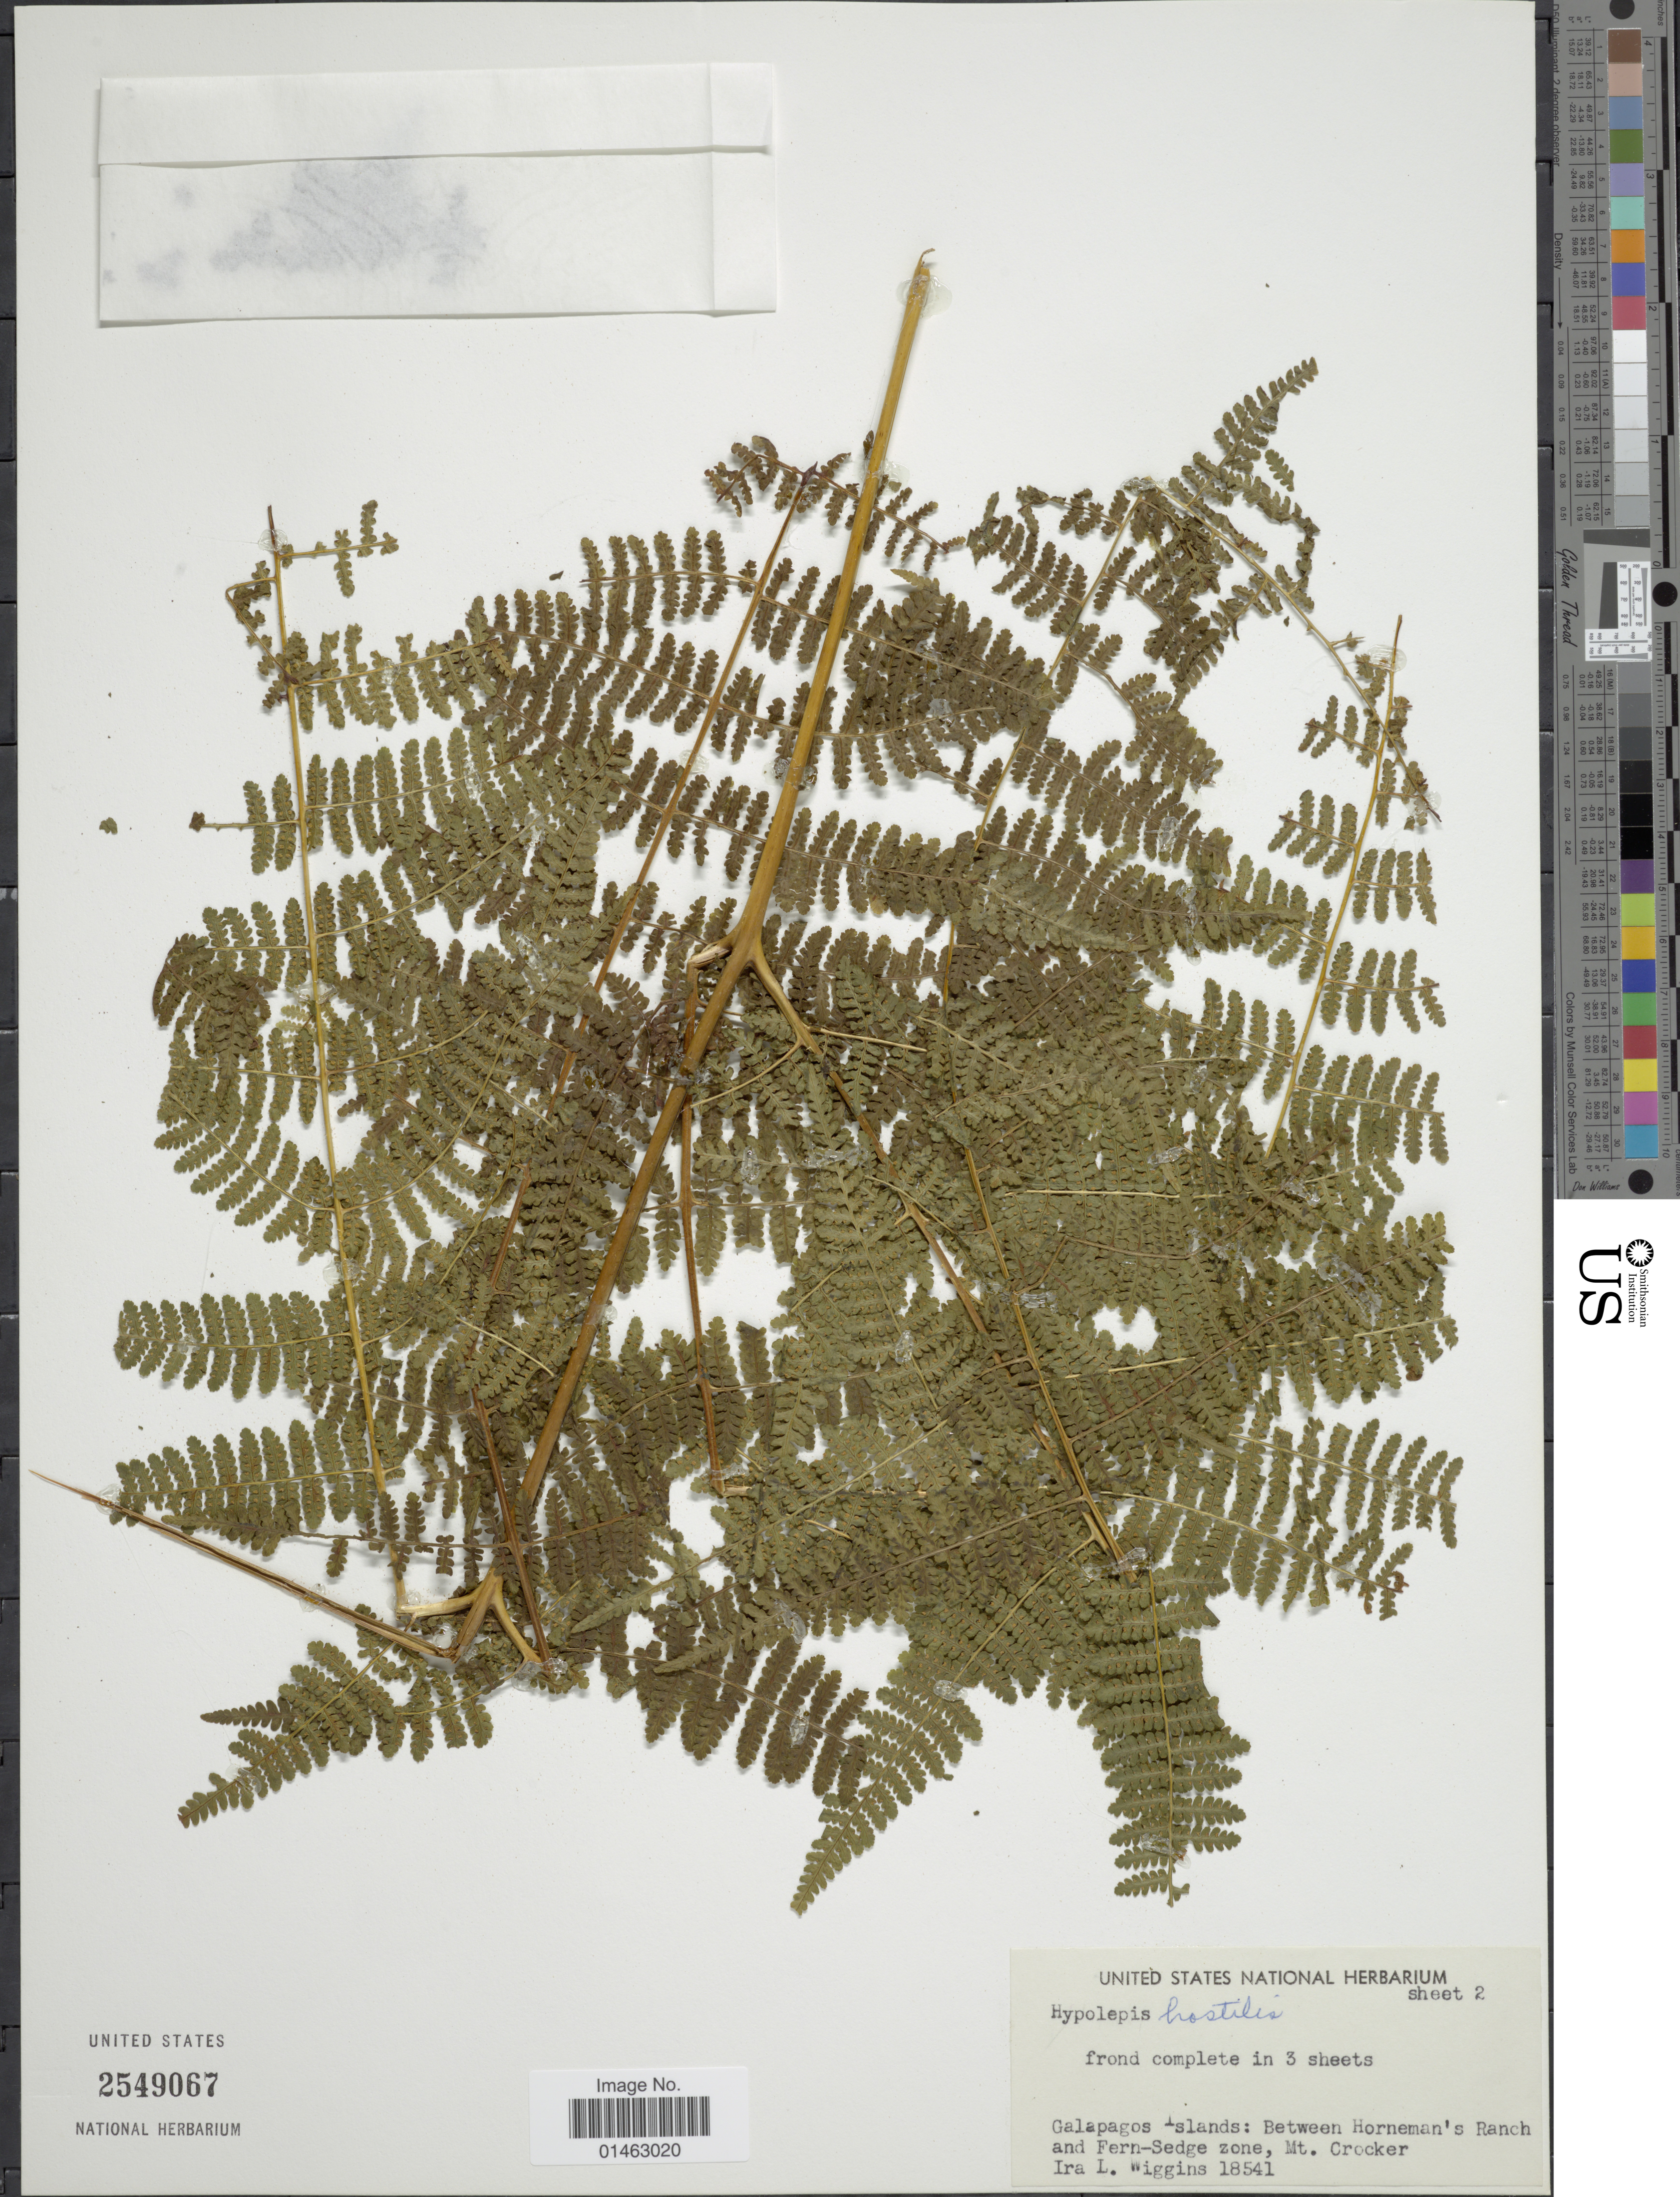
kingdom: Plantae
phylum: Tracheophyta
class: Polypodiopsida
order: Polypodiales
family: Dennstaedtiaceae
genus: Hypolepis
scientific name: Hypolepis hostilis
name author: (Kunze) C. Presl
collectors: I. L. Wiggins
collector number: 18541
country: Ecuador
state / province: Colón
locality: Galapagos Islands: Between Horneman's Ranch and Fern-Sedge zone, Mt Crocker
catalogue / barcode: US 2549067